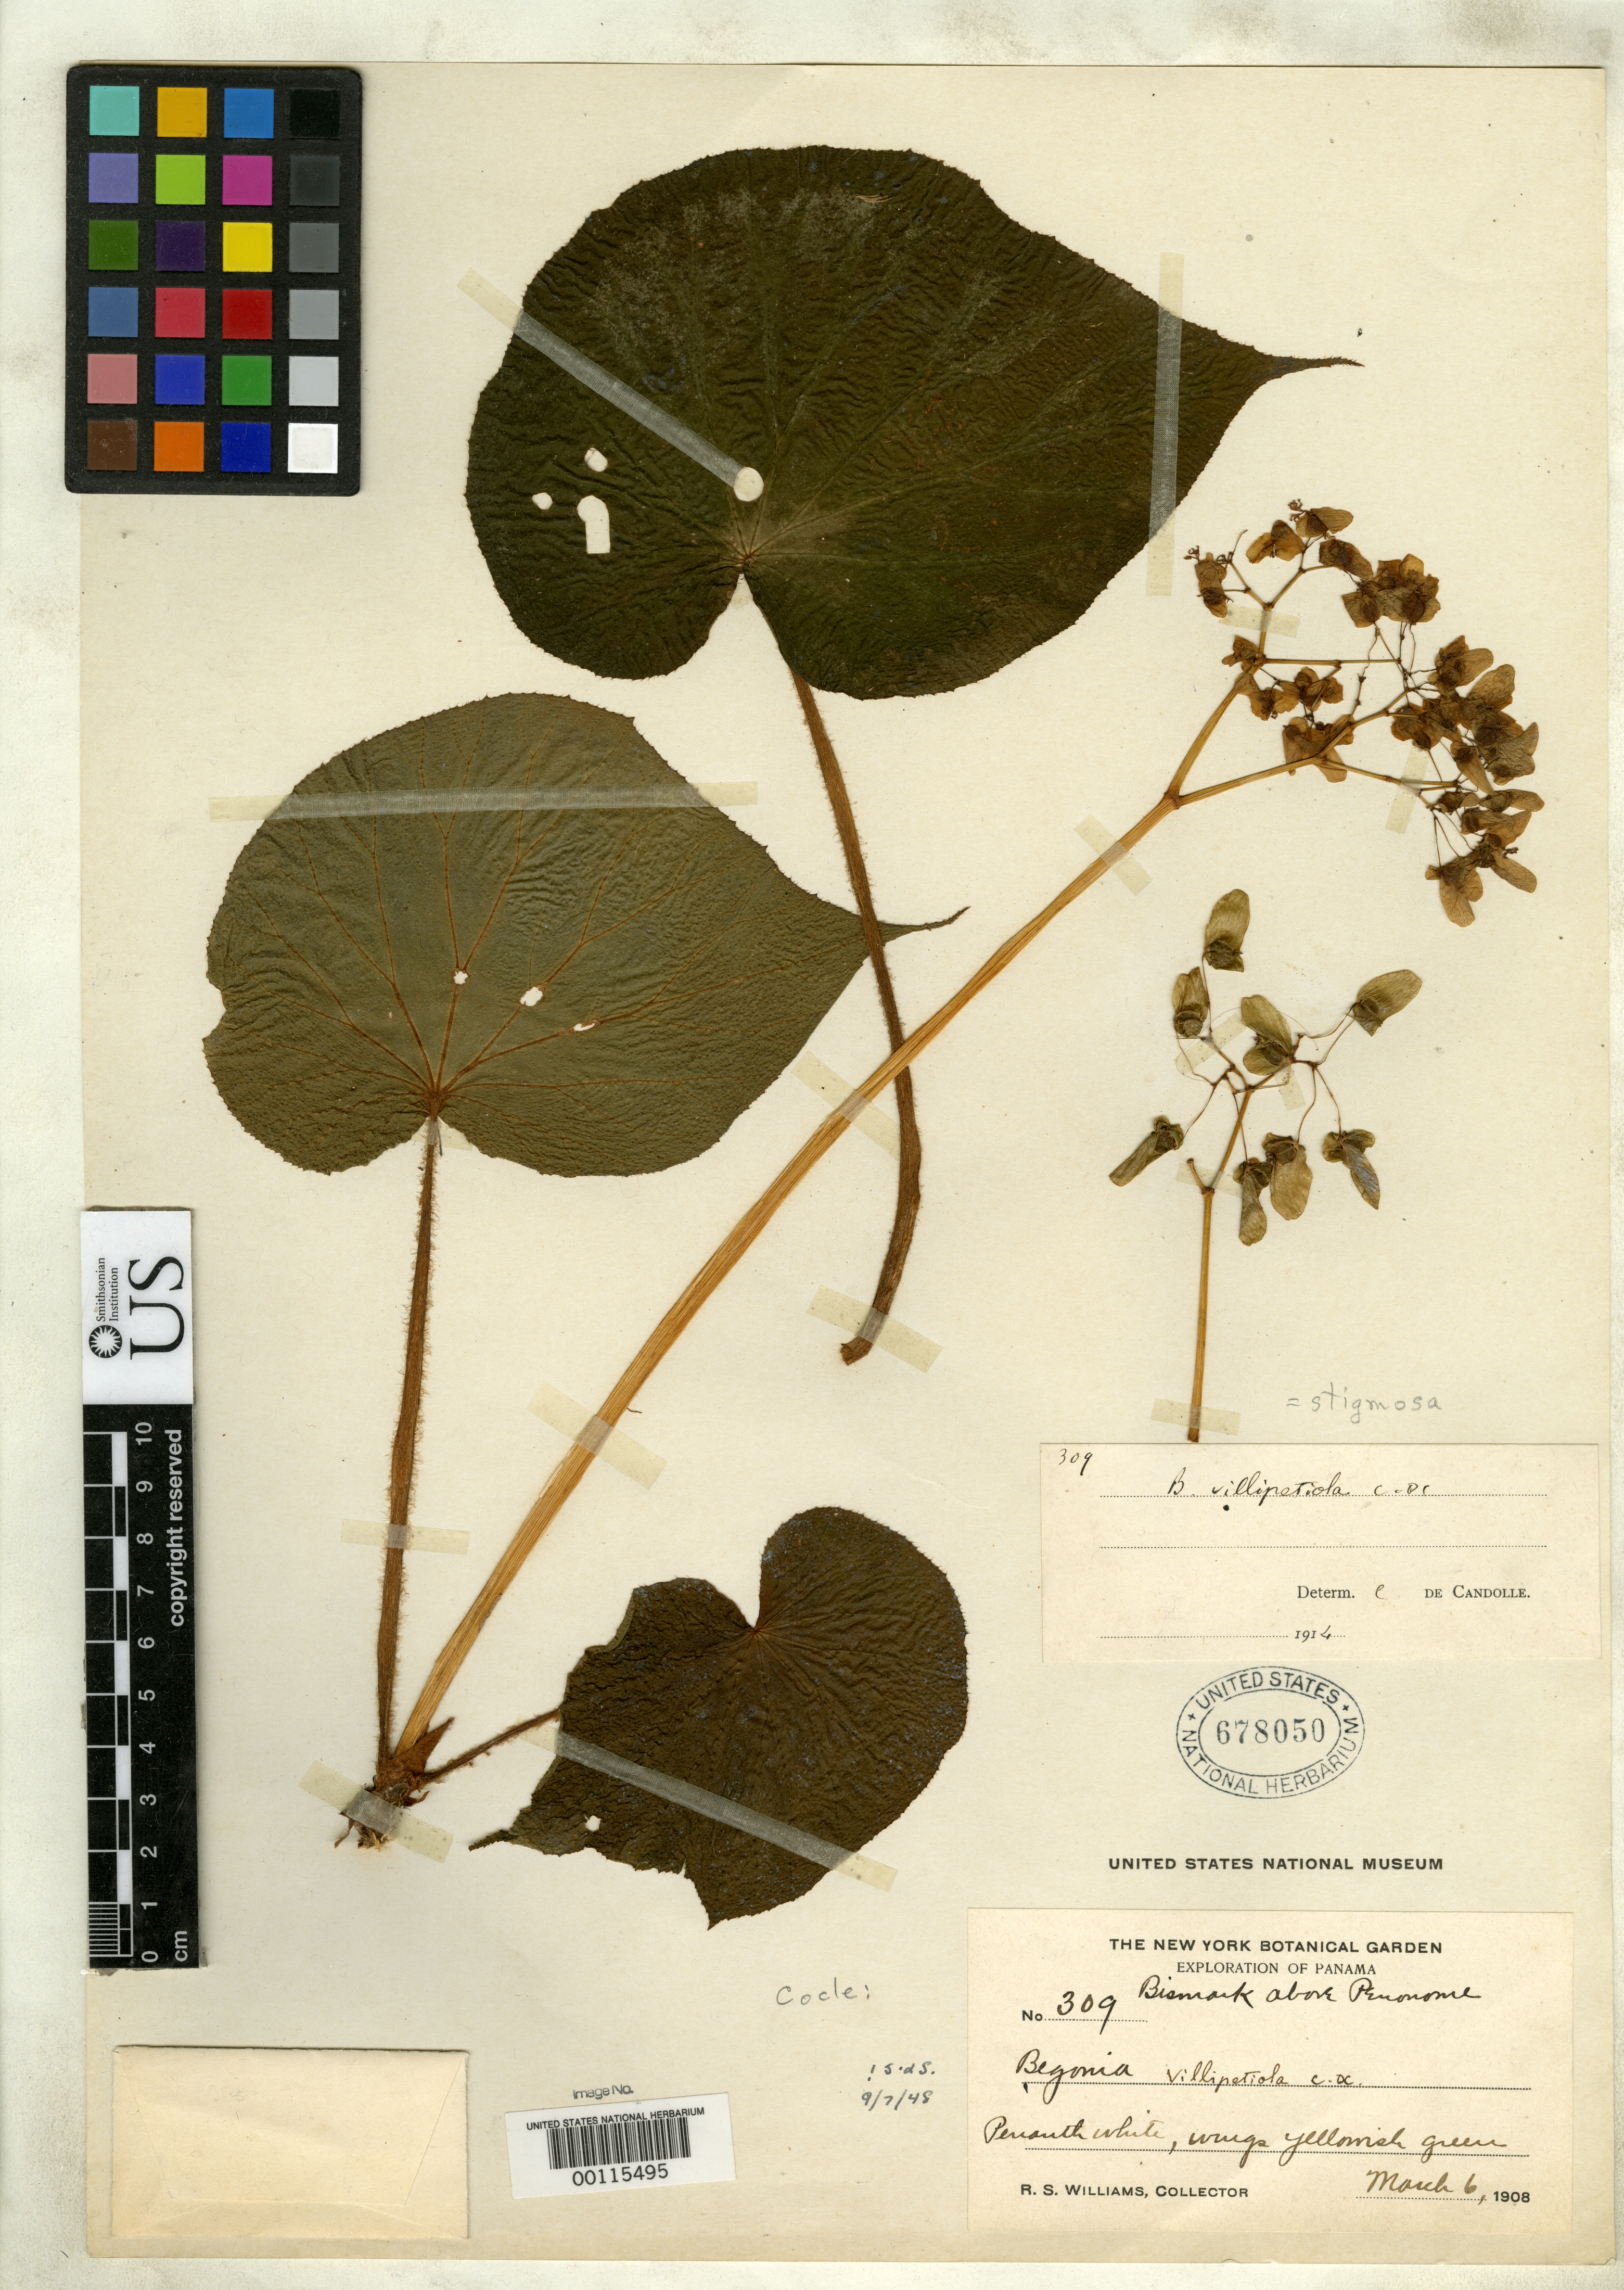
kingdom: Plantae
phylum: Tracheophyta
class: Magnoliopsida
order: Cucurbitales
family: Begoniaceae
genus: Begonia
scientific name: Begonia villipetiola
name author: C. DC.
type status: Type Collection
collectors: R. S. Williams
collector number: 309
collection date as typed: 06 Mar 1908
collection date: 1908-03-06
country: Panama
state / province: Coclé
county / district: Penonomé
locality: Penonome, Bismarck.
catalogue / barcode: US 678050